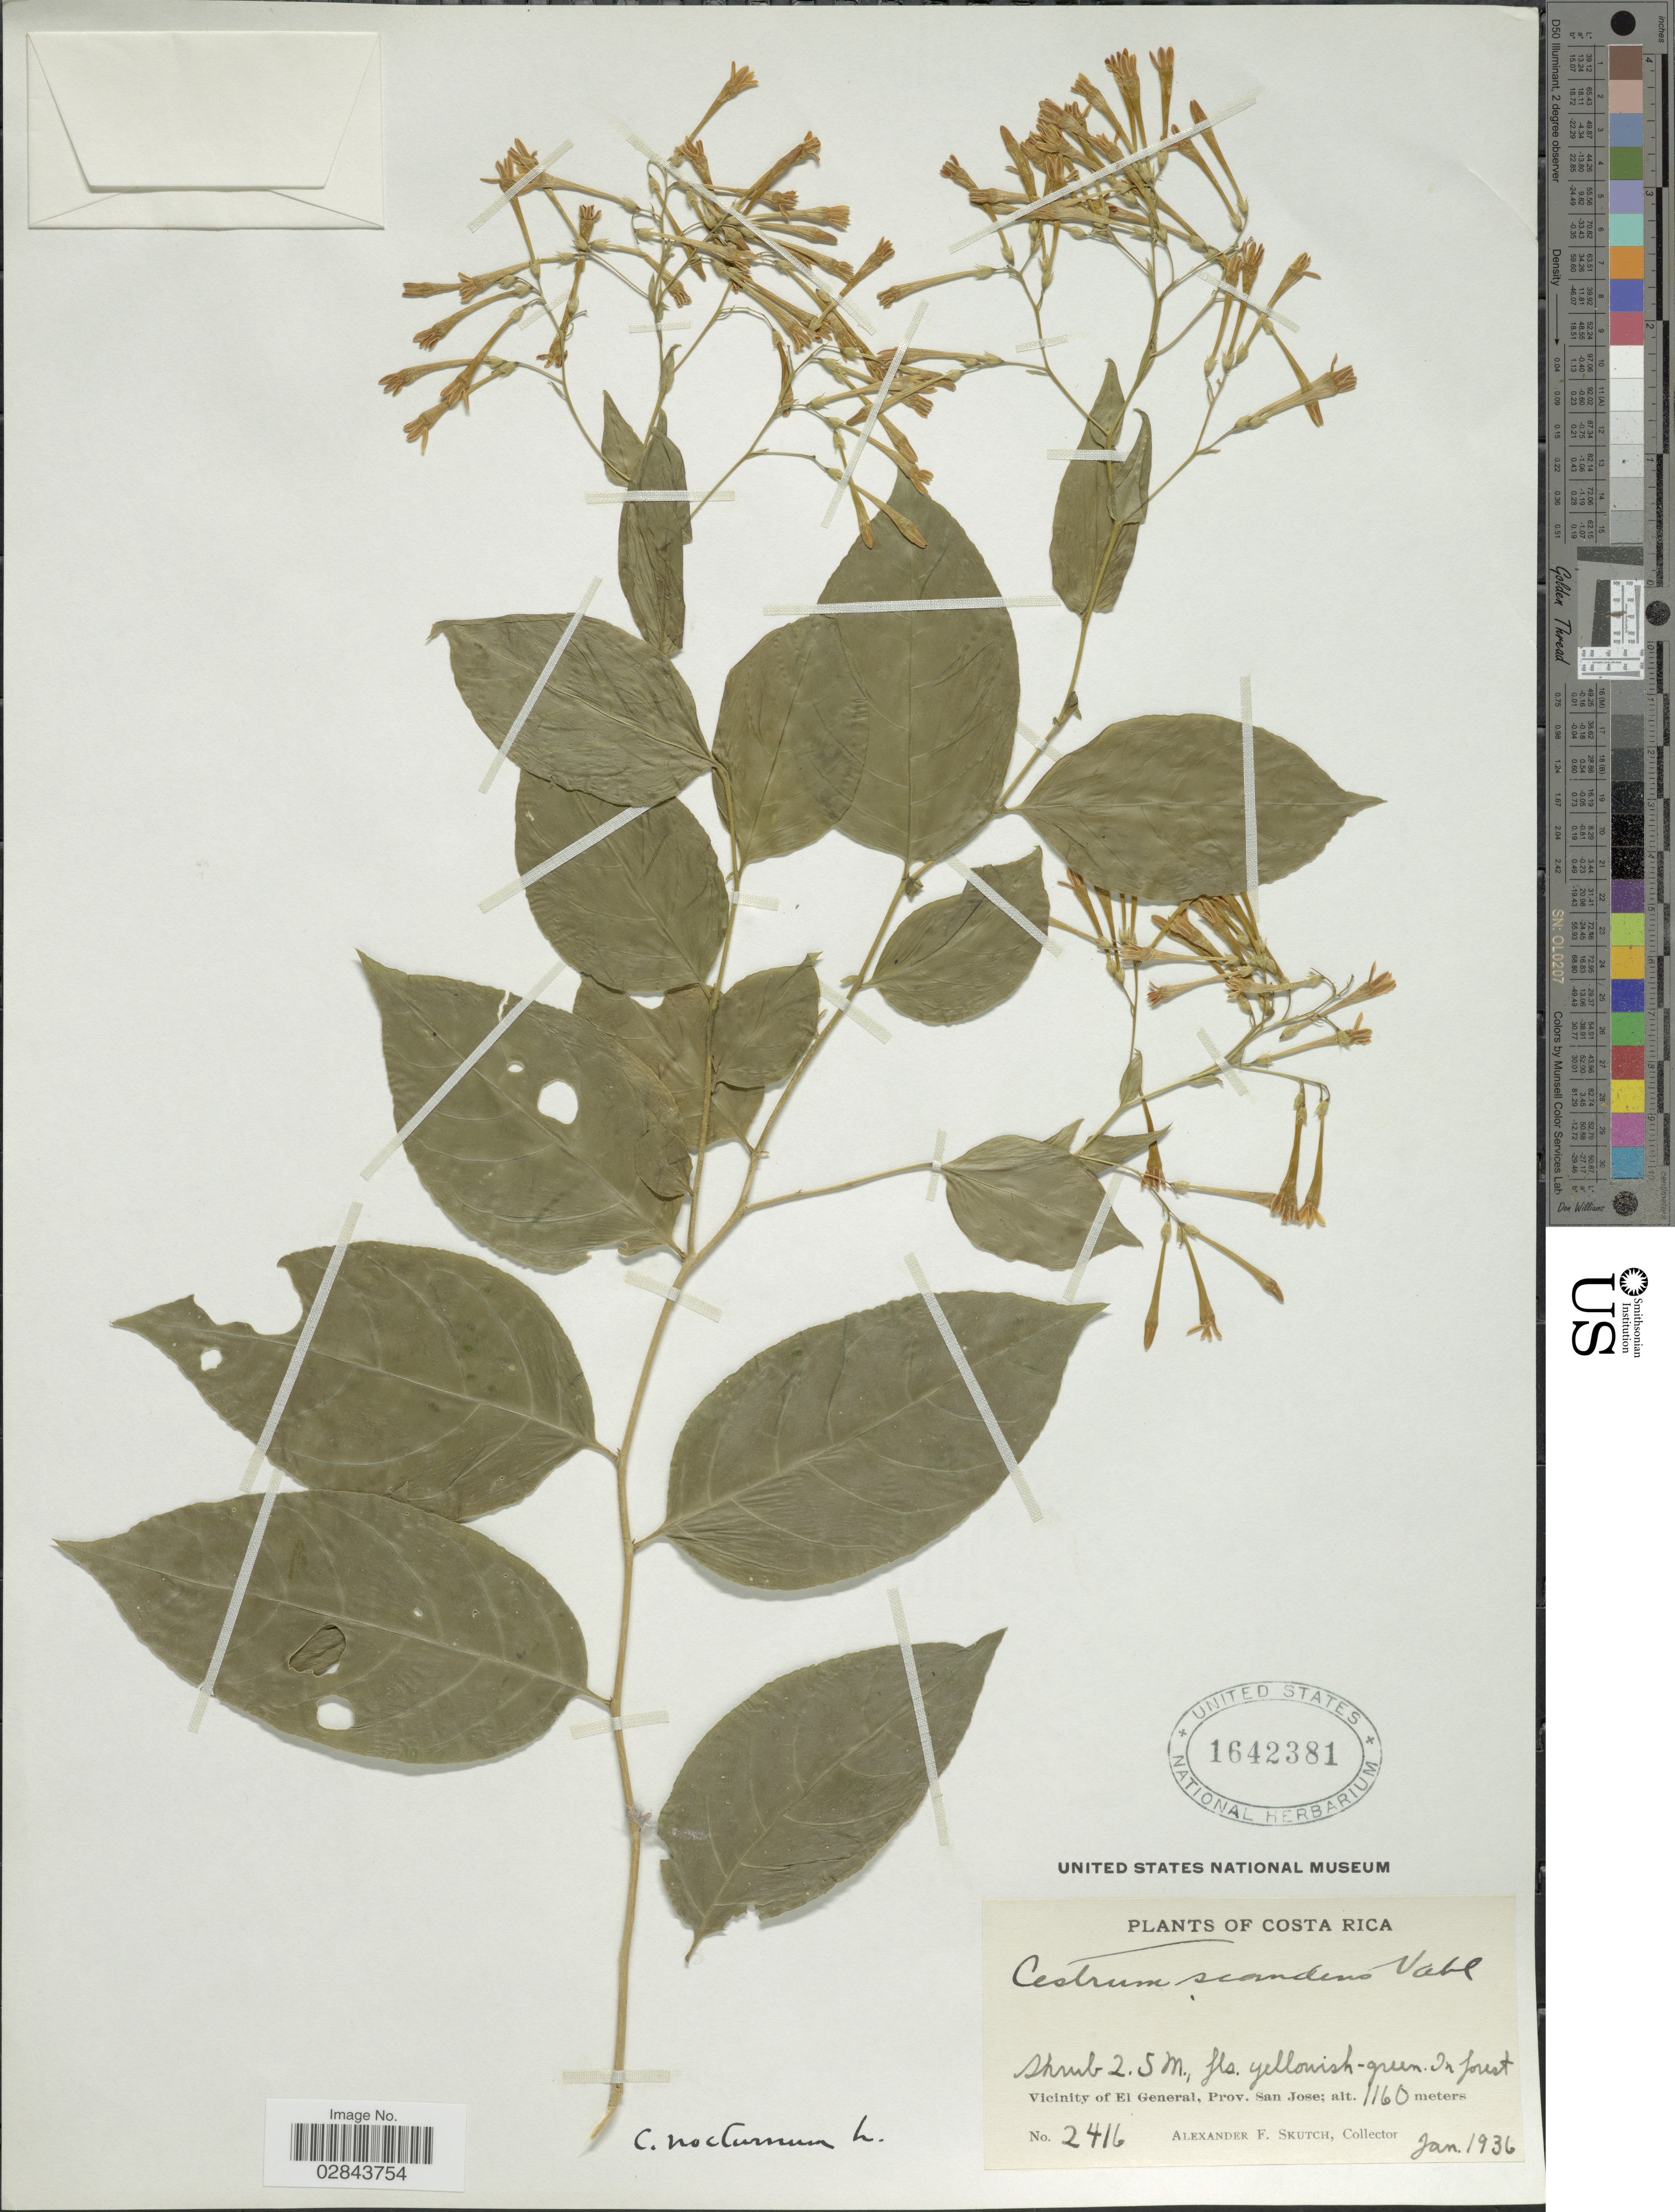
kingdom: Plantae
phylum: Tracheophyta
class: Magnoliopsida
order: Solanales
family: Solanaceae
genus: Cestrum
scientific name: Cestrum nocturnum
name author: L.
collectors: A. F. Skutch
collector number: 2416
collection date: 1936-01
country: Costa Rica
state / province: San José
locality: Vicinity of El General, Prov. San José.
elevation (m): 1160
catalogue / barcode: US 1642381